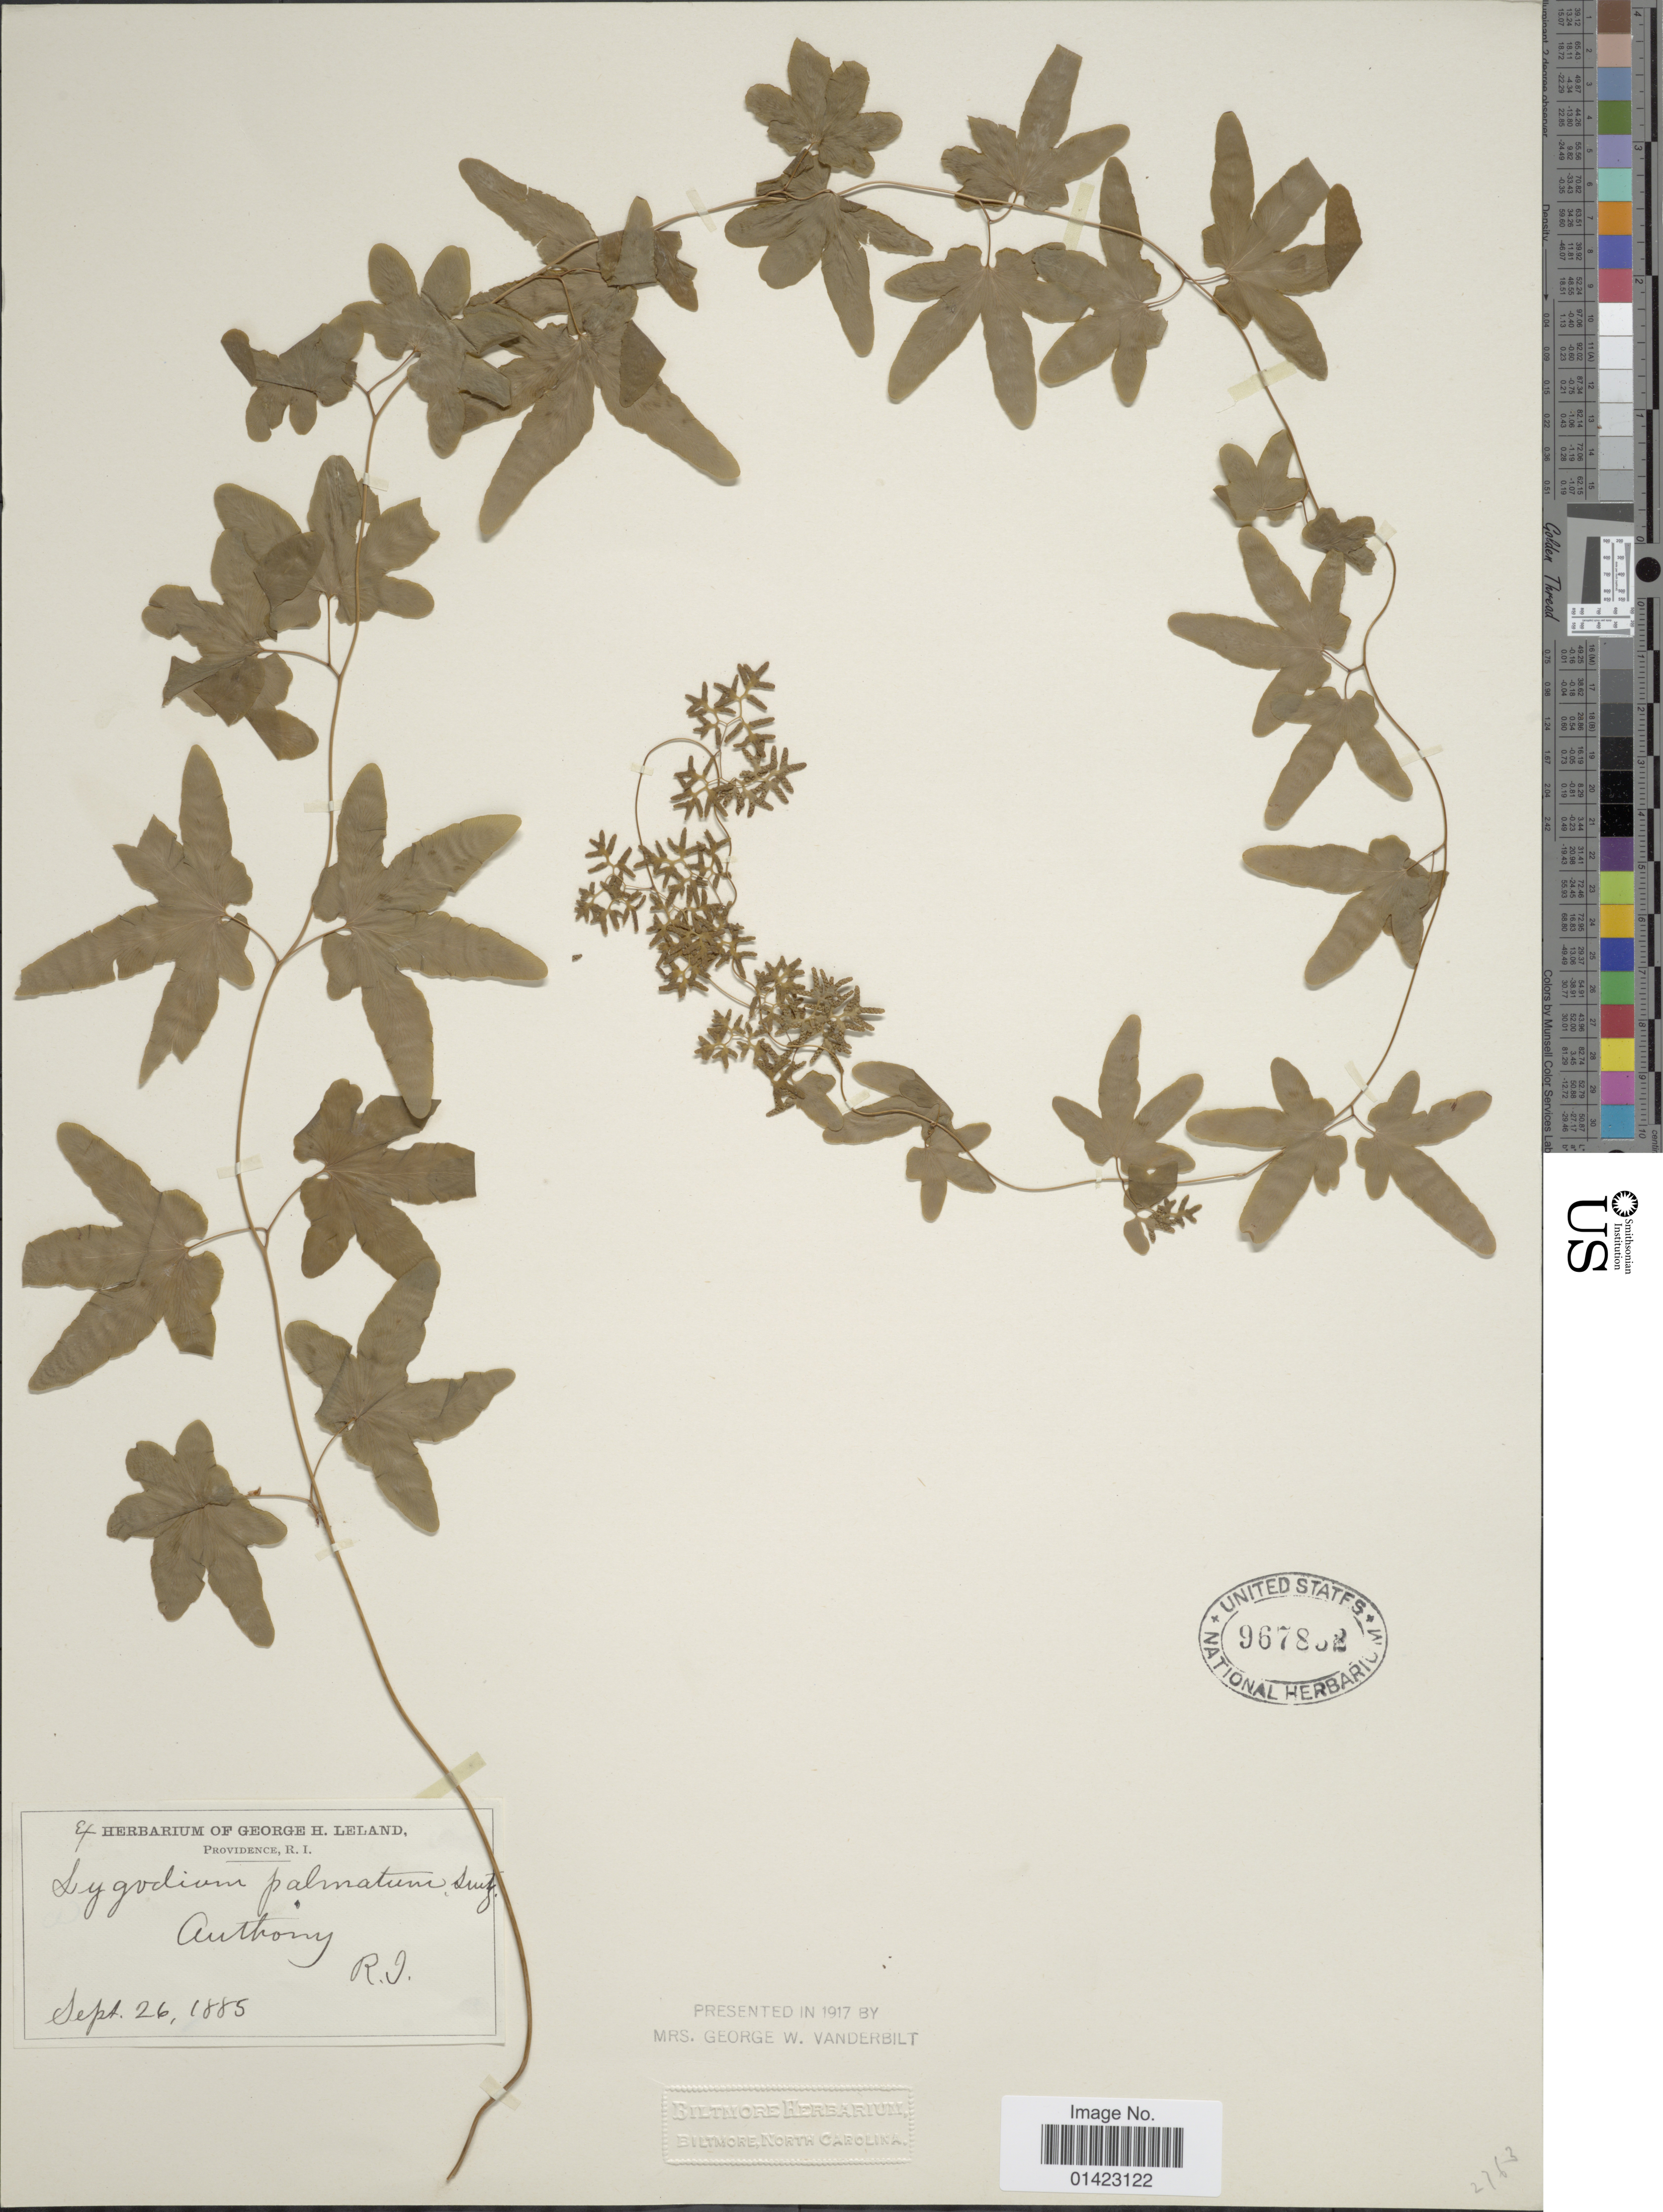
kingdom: Plantae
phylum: Tracheophyta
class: Polypodiopsida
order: Schizaeales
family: Lygodiaceae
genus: Lygodium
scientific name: Lygodium palmatum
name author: (Bernh.) Sw.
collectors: ex herb. George H. Leland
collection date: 1885-09-26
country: United States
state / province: Rhode Island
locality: Authony, providence R.I.